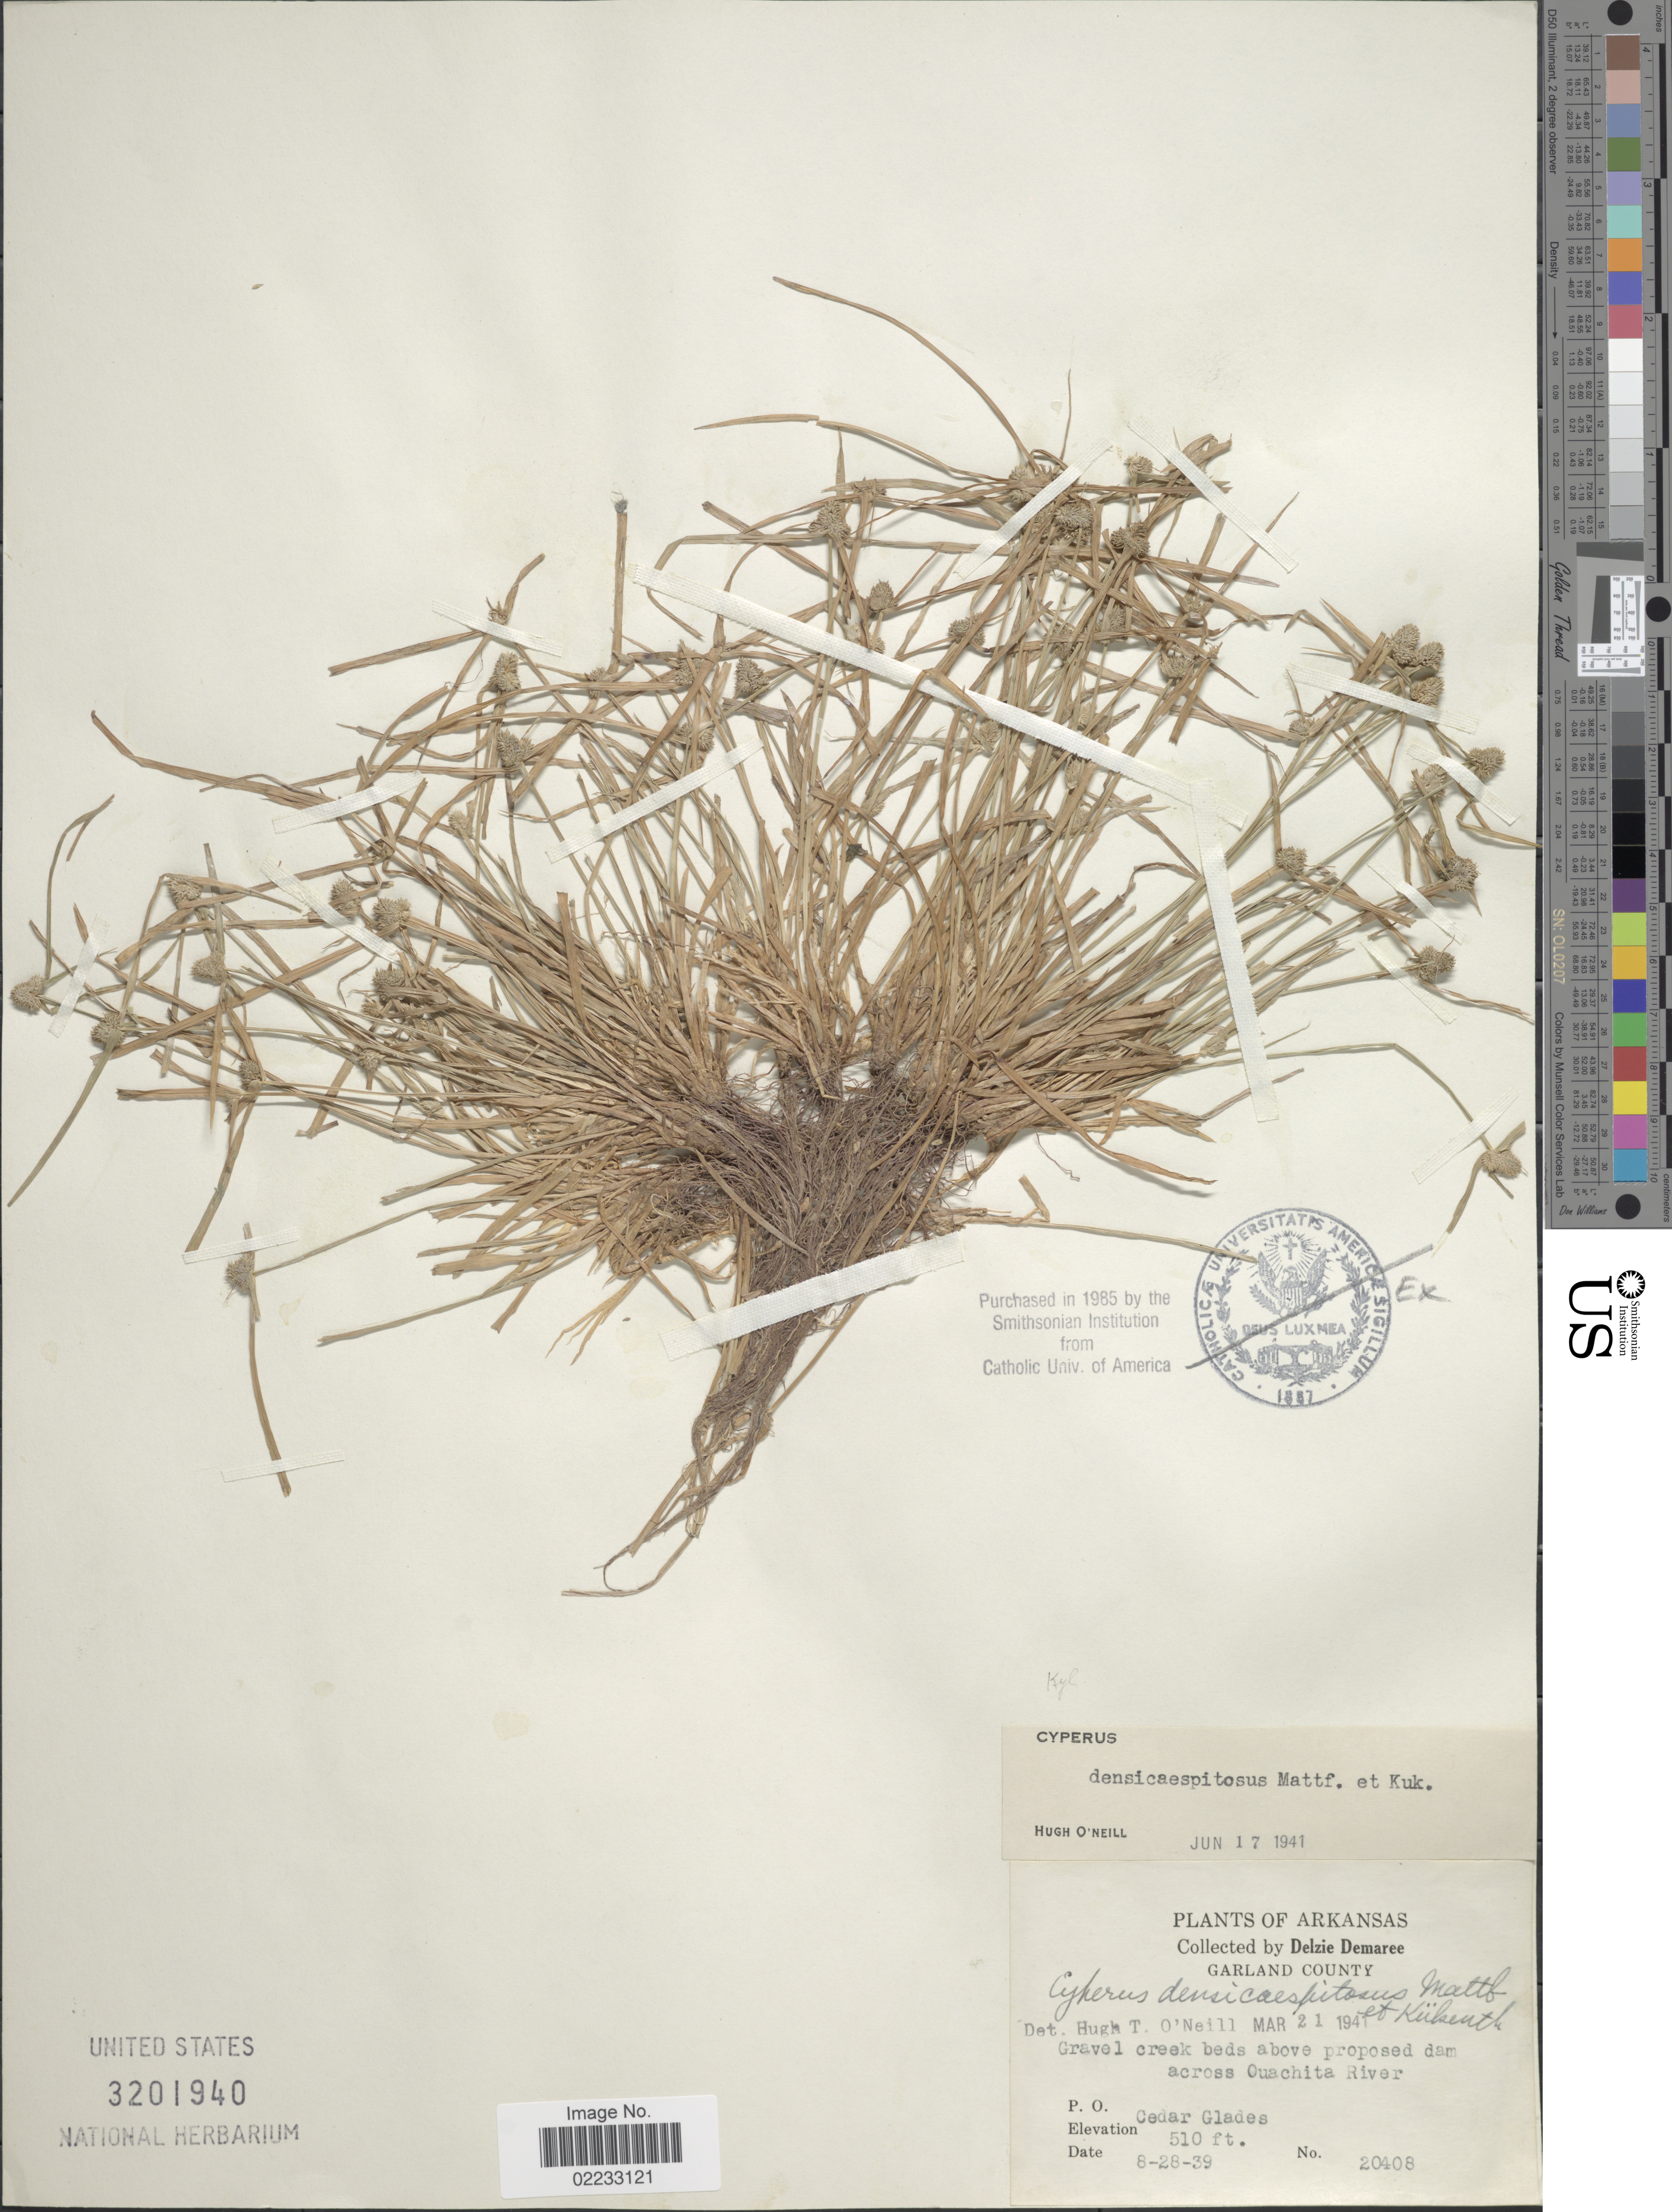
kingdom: Plantae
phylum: Tracheophyta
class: Liliopsida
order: Poales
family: Cyperaceae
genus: Cyperus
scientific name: Cyperus hortensis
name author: (Salzm. ex Steud.) Dorr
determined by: Strong, Mark T., (BOT), Smithsonian Institution - National Museum of Natural History (UNITED STATES)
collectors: D. Demaree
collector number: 20408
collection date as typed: Transcribed d/m/y: 28/8/39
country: United States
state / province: Arkansas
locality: Gravel Creek beds above proposed dam across Ouachita River, Garland County. P. O. Cedar Glades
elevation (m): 155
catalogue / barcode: US 3201940